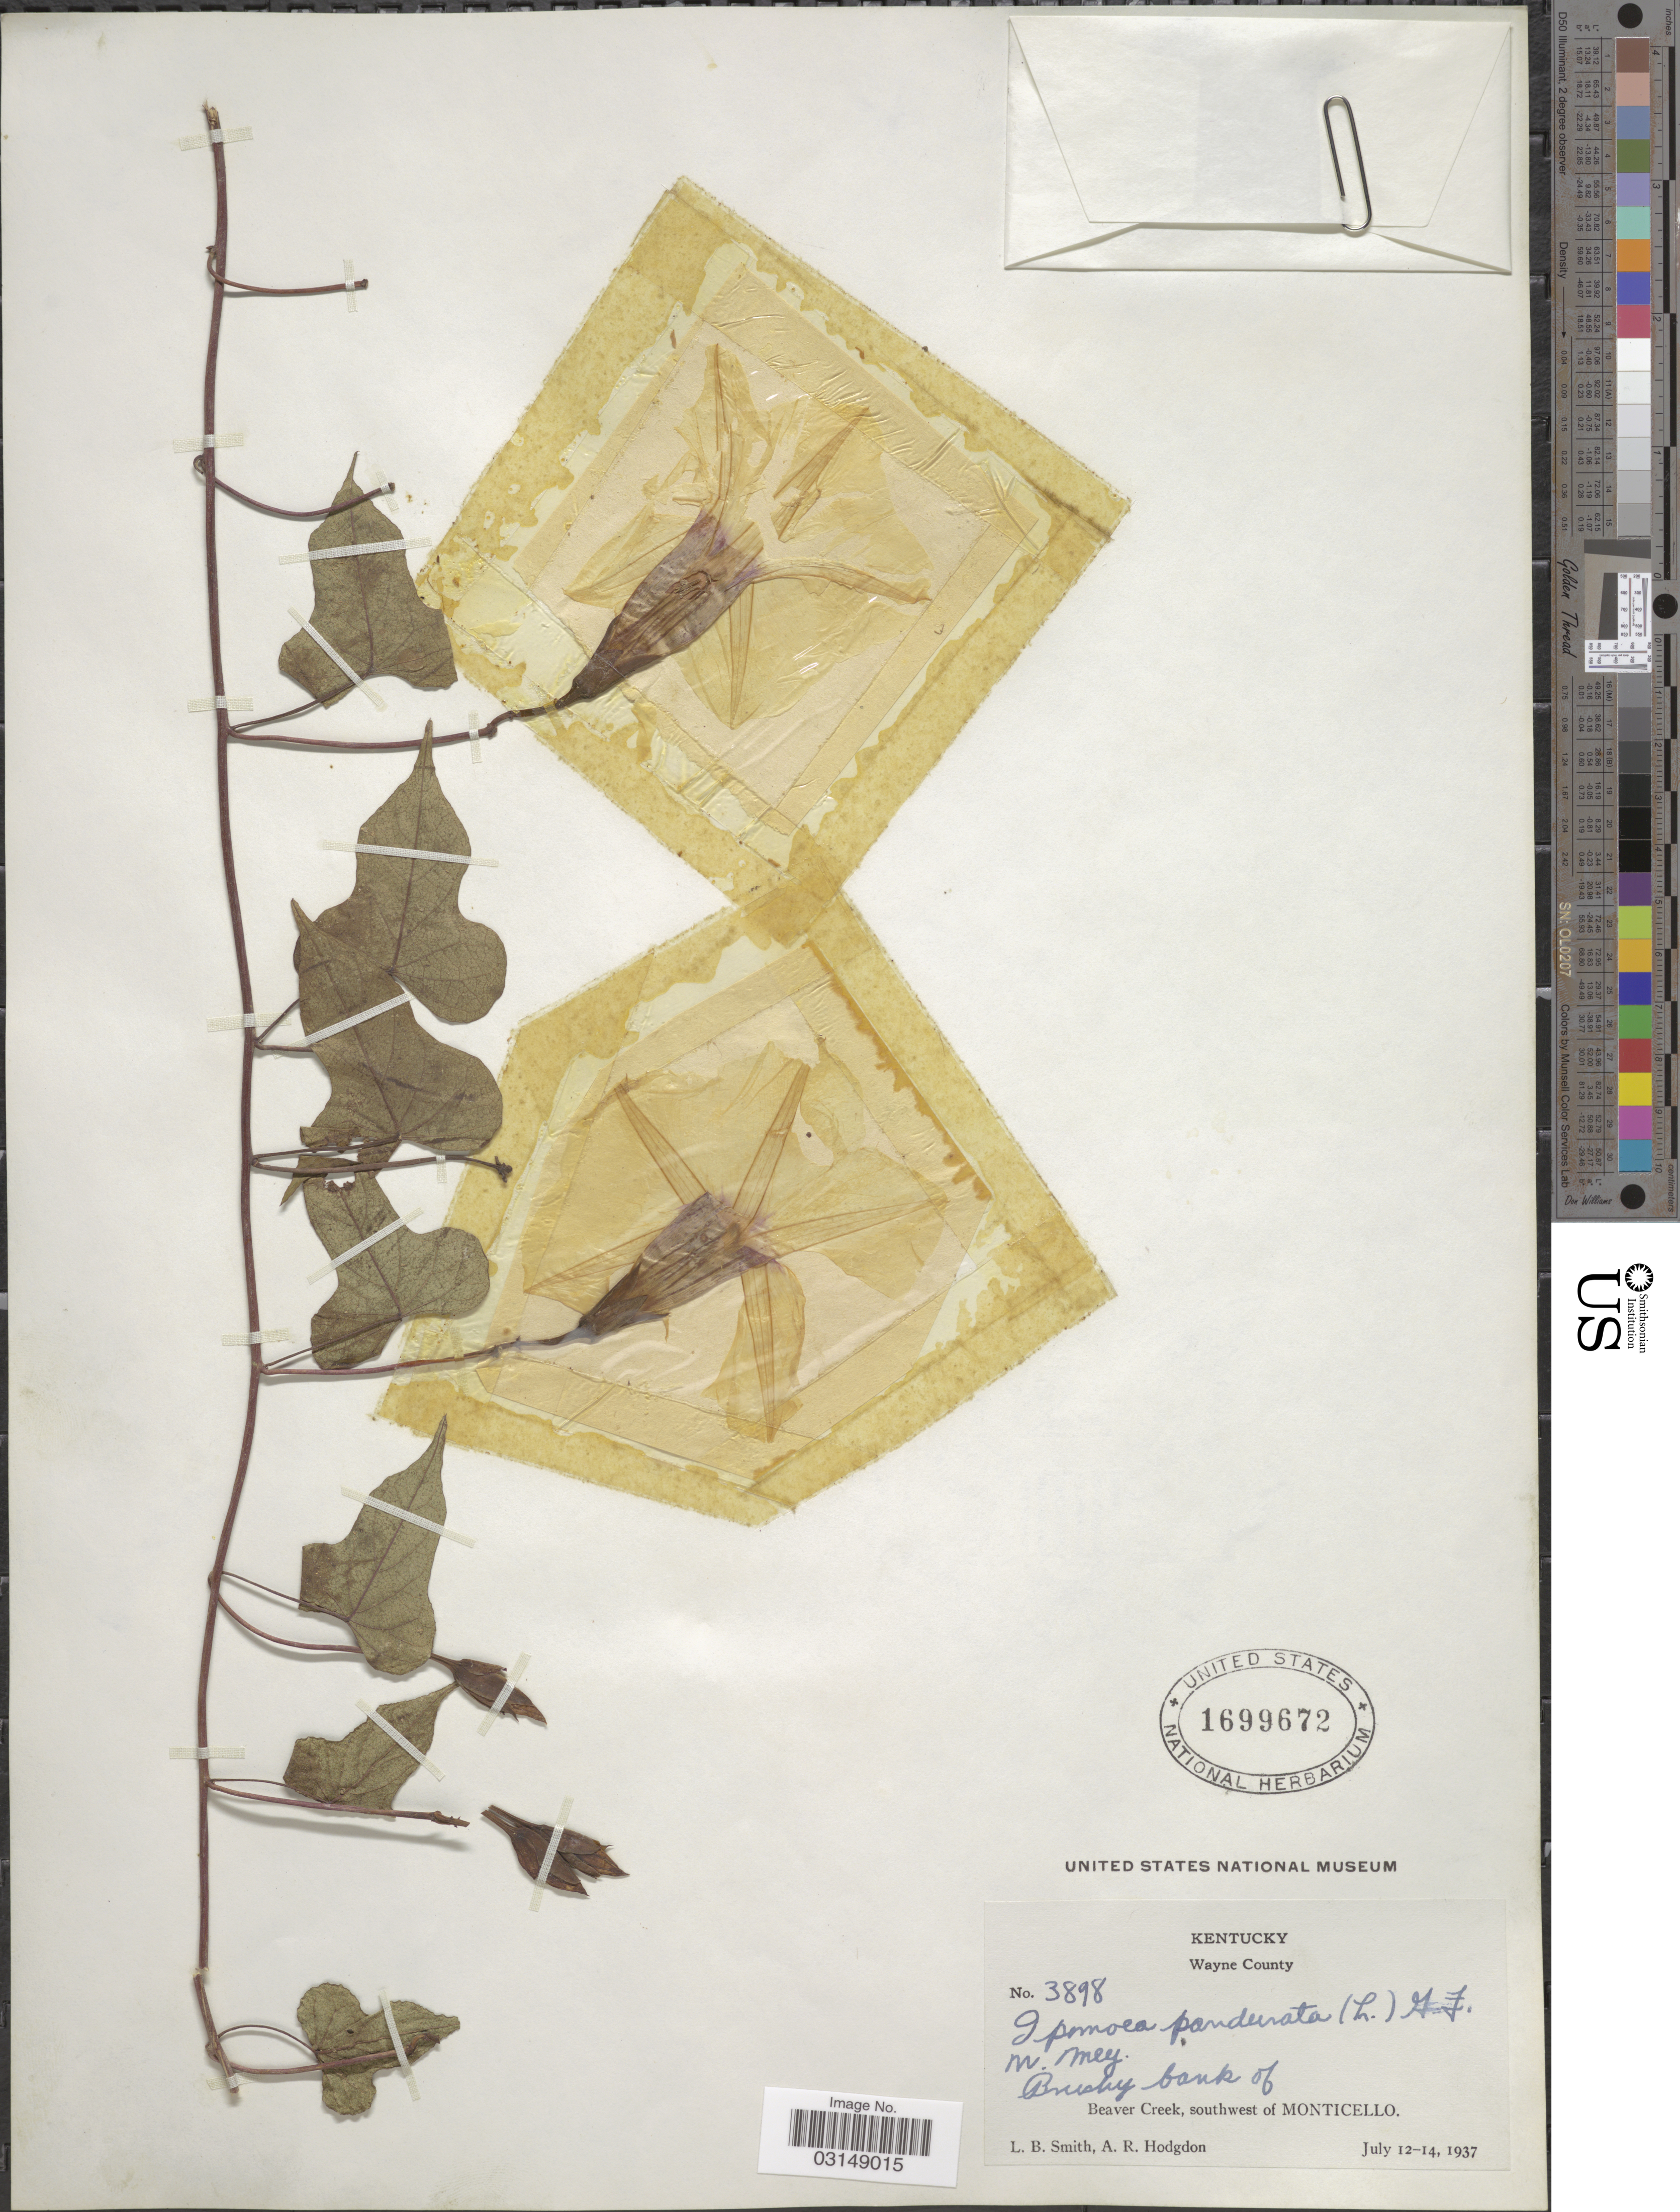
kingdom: Plantae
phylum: Tracheophyta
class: Magnoliopsida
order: Solanales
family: Convolvulaceae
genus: Ipomoea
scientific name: Ipomoea pandurata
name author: (L.) G. Mey.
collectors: L. Smith & A. R. Hodgdon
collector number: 3898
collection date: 1937-07-12/1937-07-14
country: United States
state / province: Kentucky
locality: Wayne County. Brushy bank of Beaver Creek, southwest of Monticello.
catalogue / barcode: US 1699672